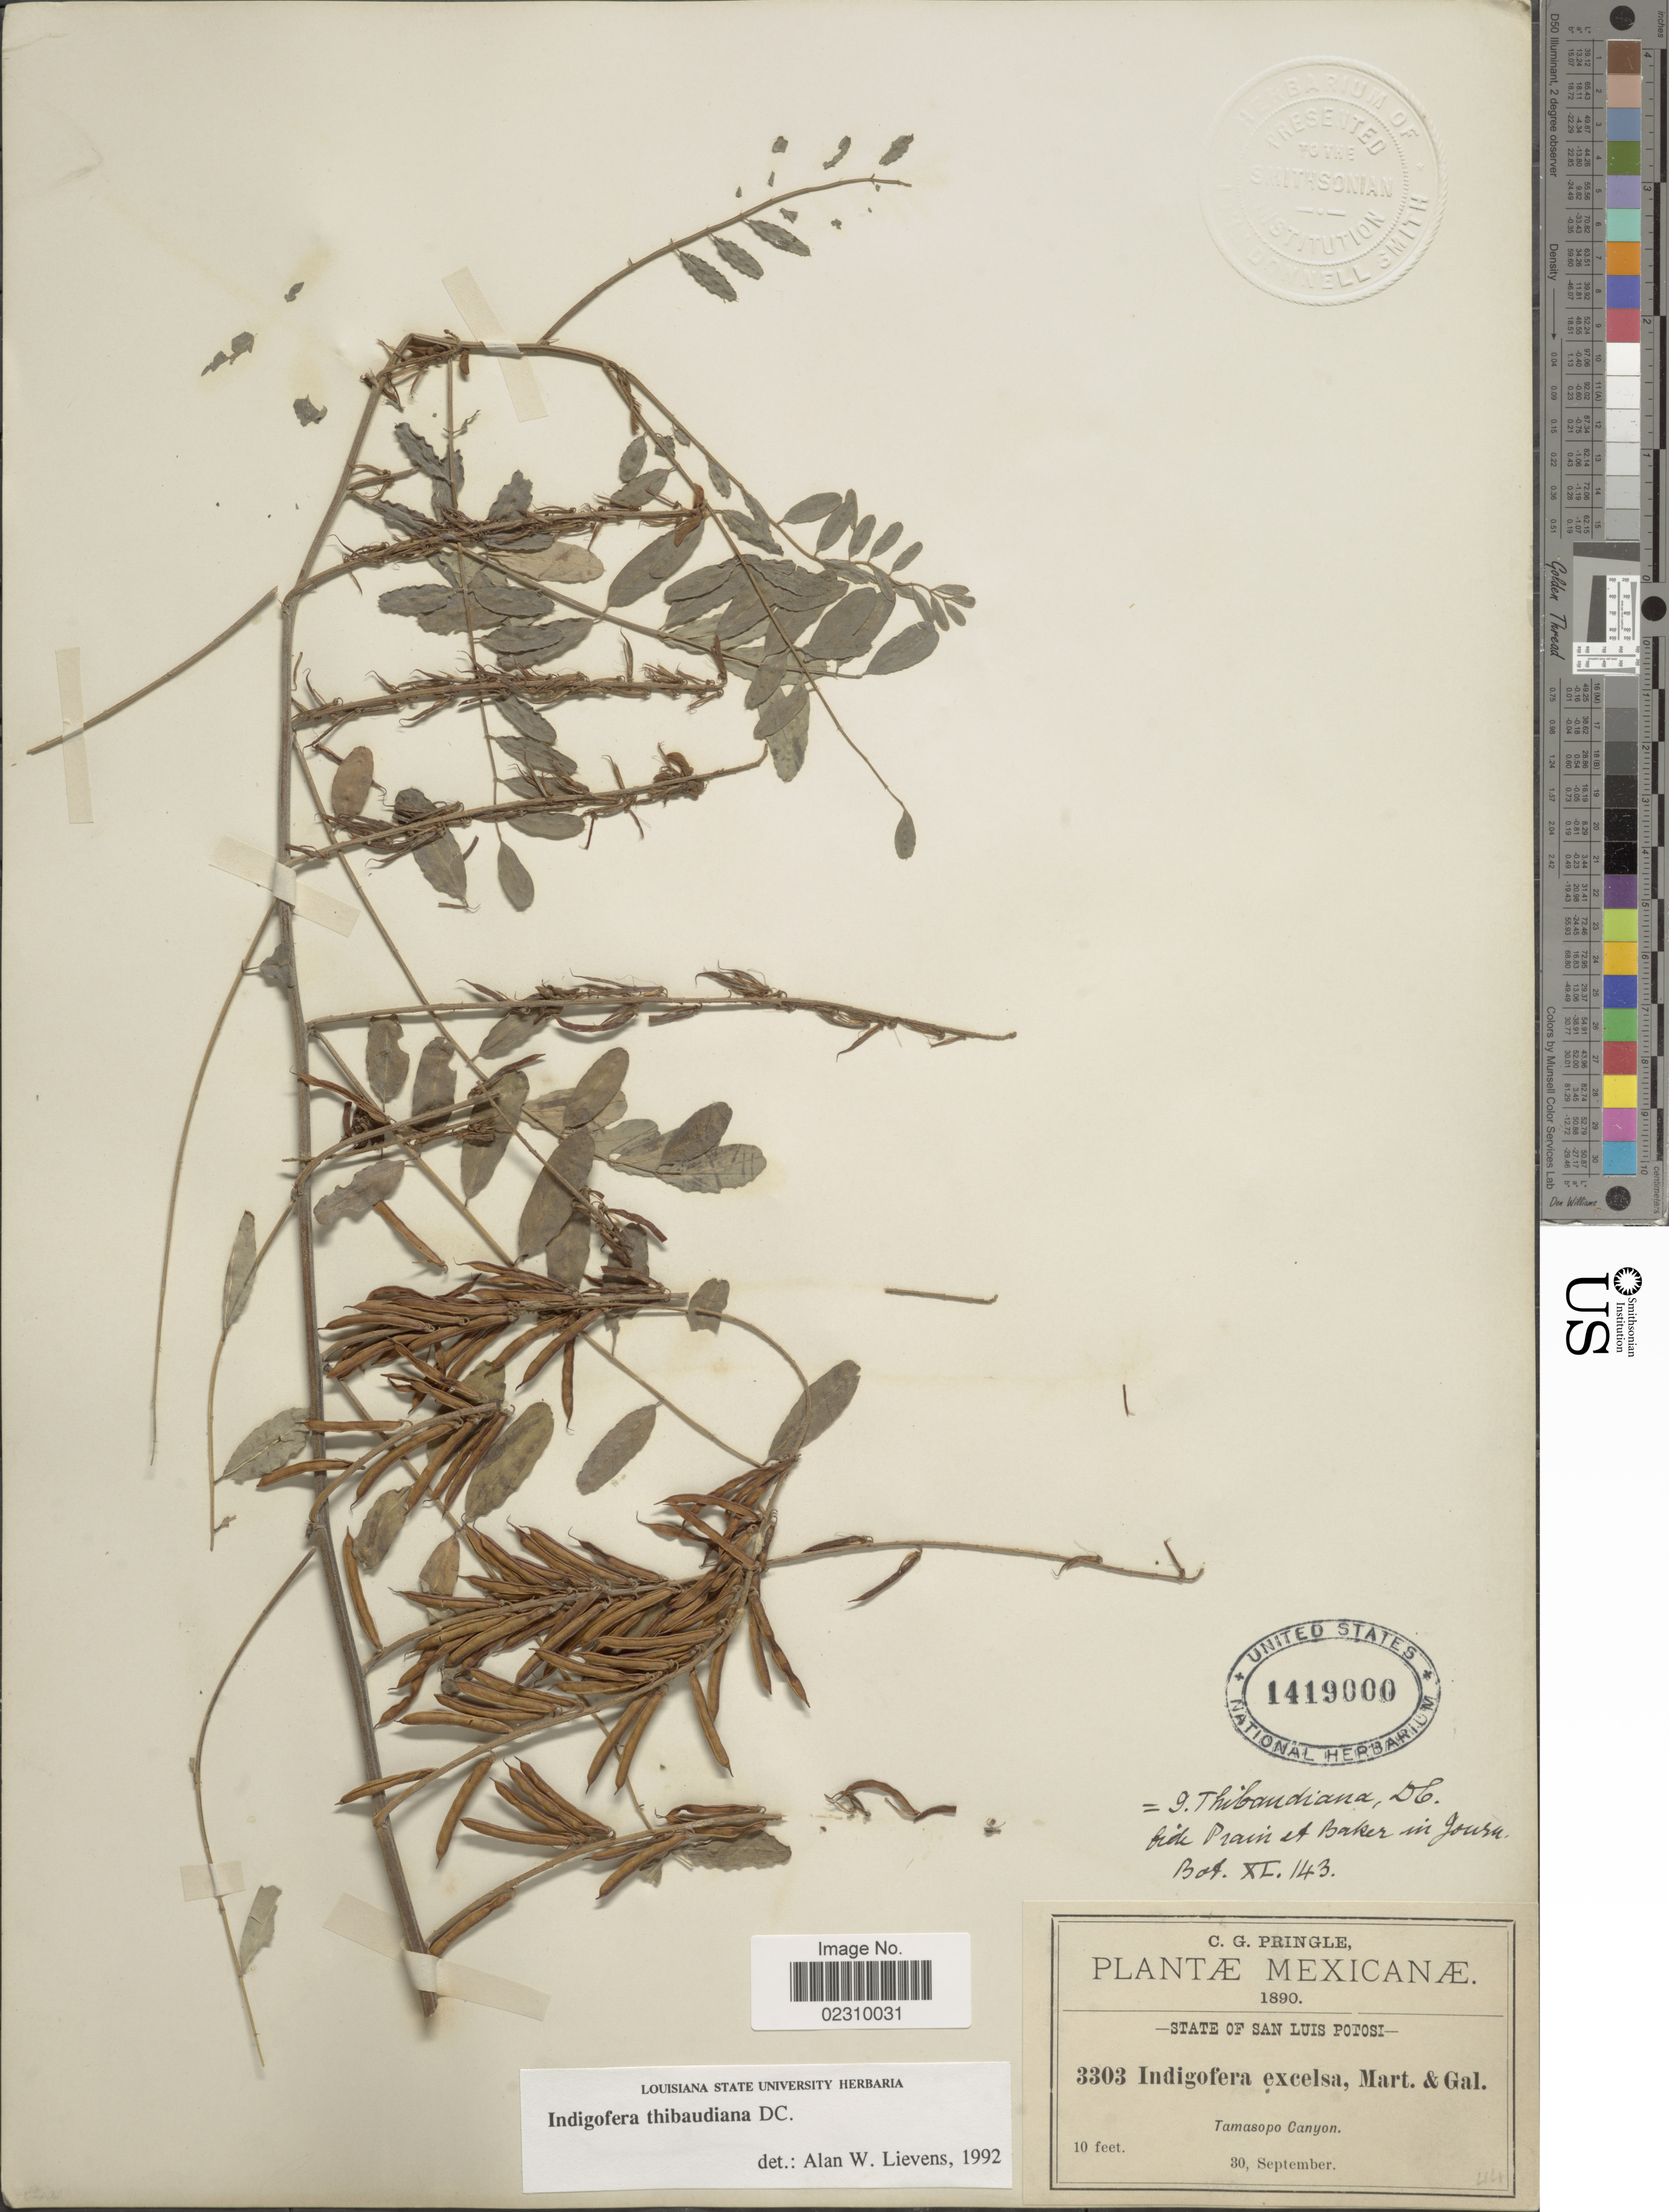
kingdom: Plantae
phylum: Tracheophyta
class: Magnoliopsida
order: Fabales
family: Fabaceae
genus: Indigofera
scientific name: Indigofera thibaudiana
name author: DC.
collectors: C. G. Pringle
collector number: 3303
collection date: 1890-09-30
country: Mexico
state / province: San Luis Potosí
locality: Tamasopa Canyon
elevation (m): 3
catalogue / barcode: US 1419000